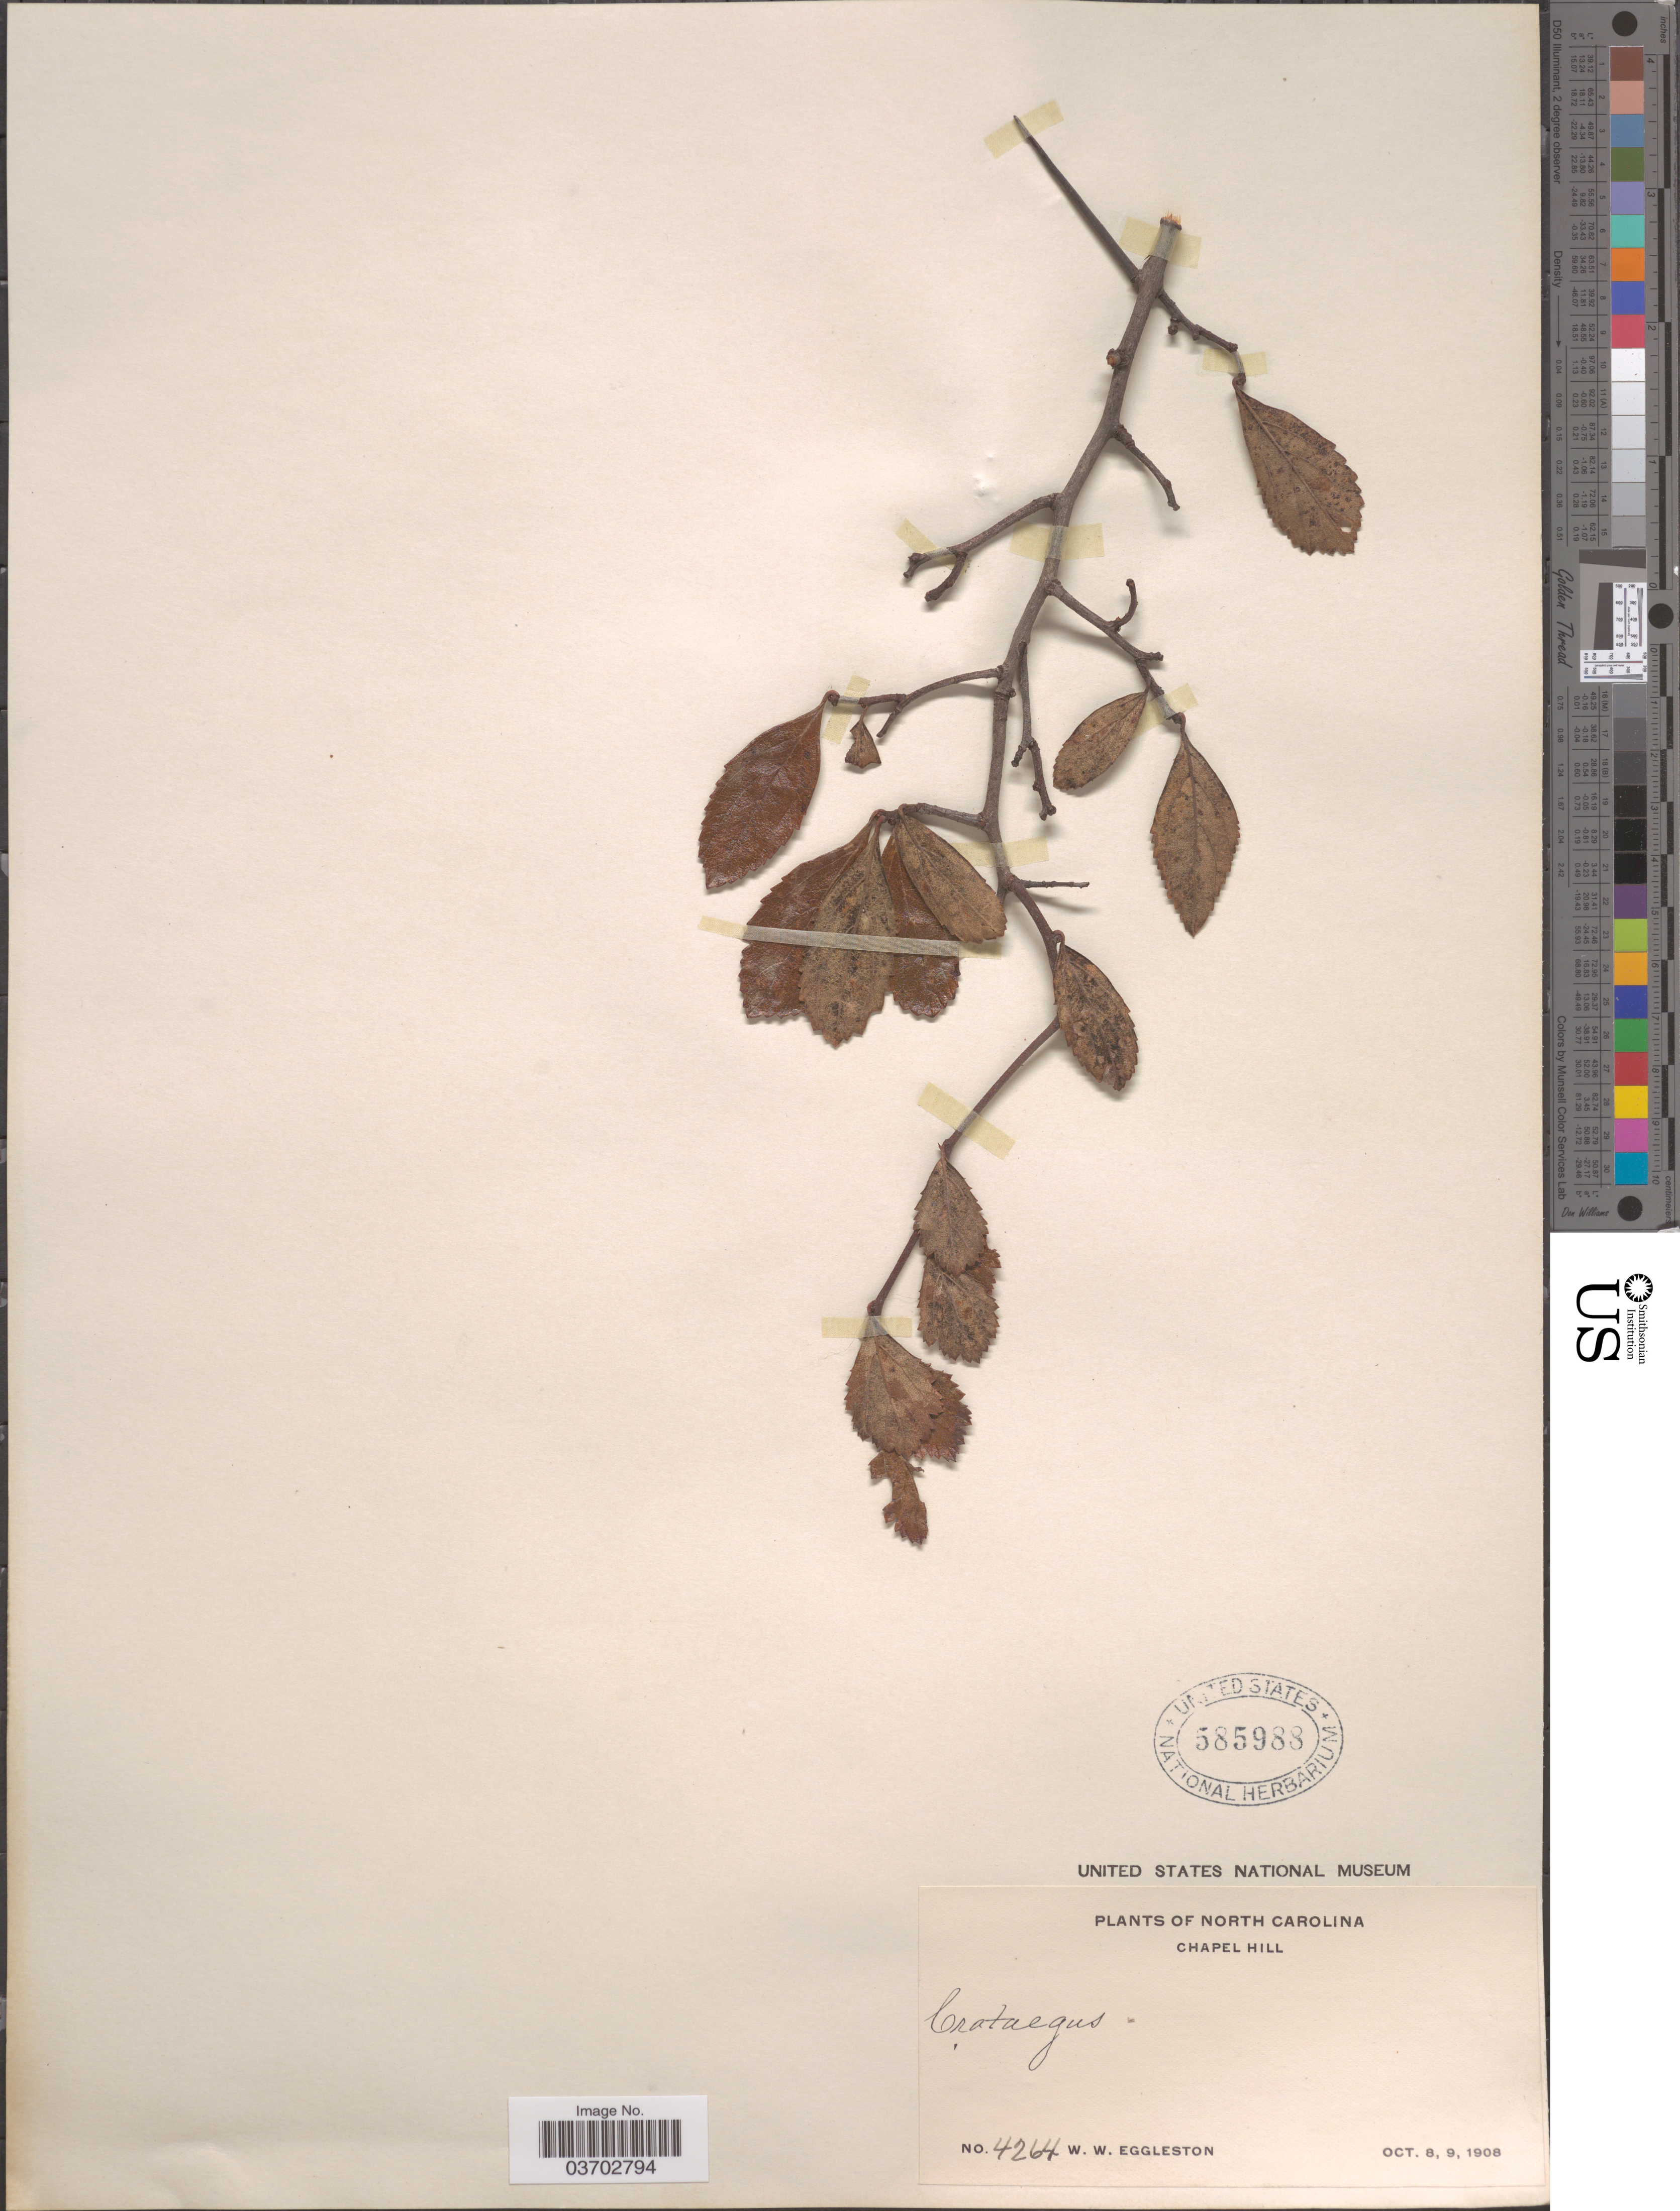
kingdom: Plantae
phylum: Tracheophyta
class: Magnoliopsida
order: Rosales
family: Rosaceae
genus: Crataegus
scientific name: Crataegus sp.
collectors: W. W. Eggleston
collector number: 4264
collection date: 1908-10-08/1908-10-09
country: United States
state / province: North Carolina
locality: Chapel Hill.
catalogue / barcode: US 585988